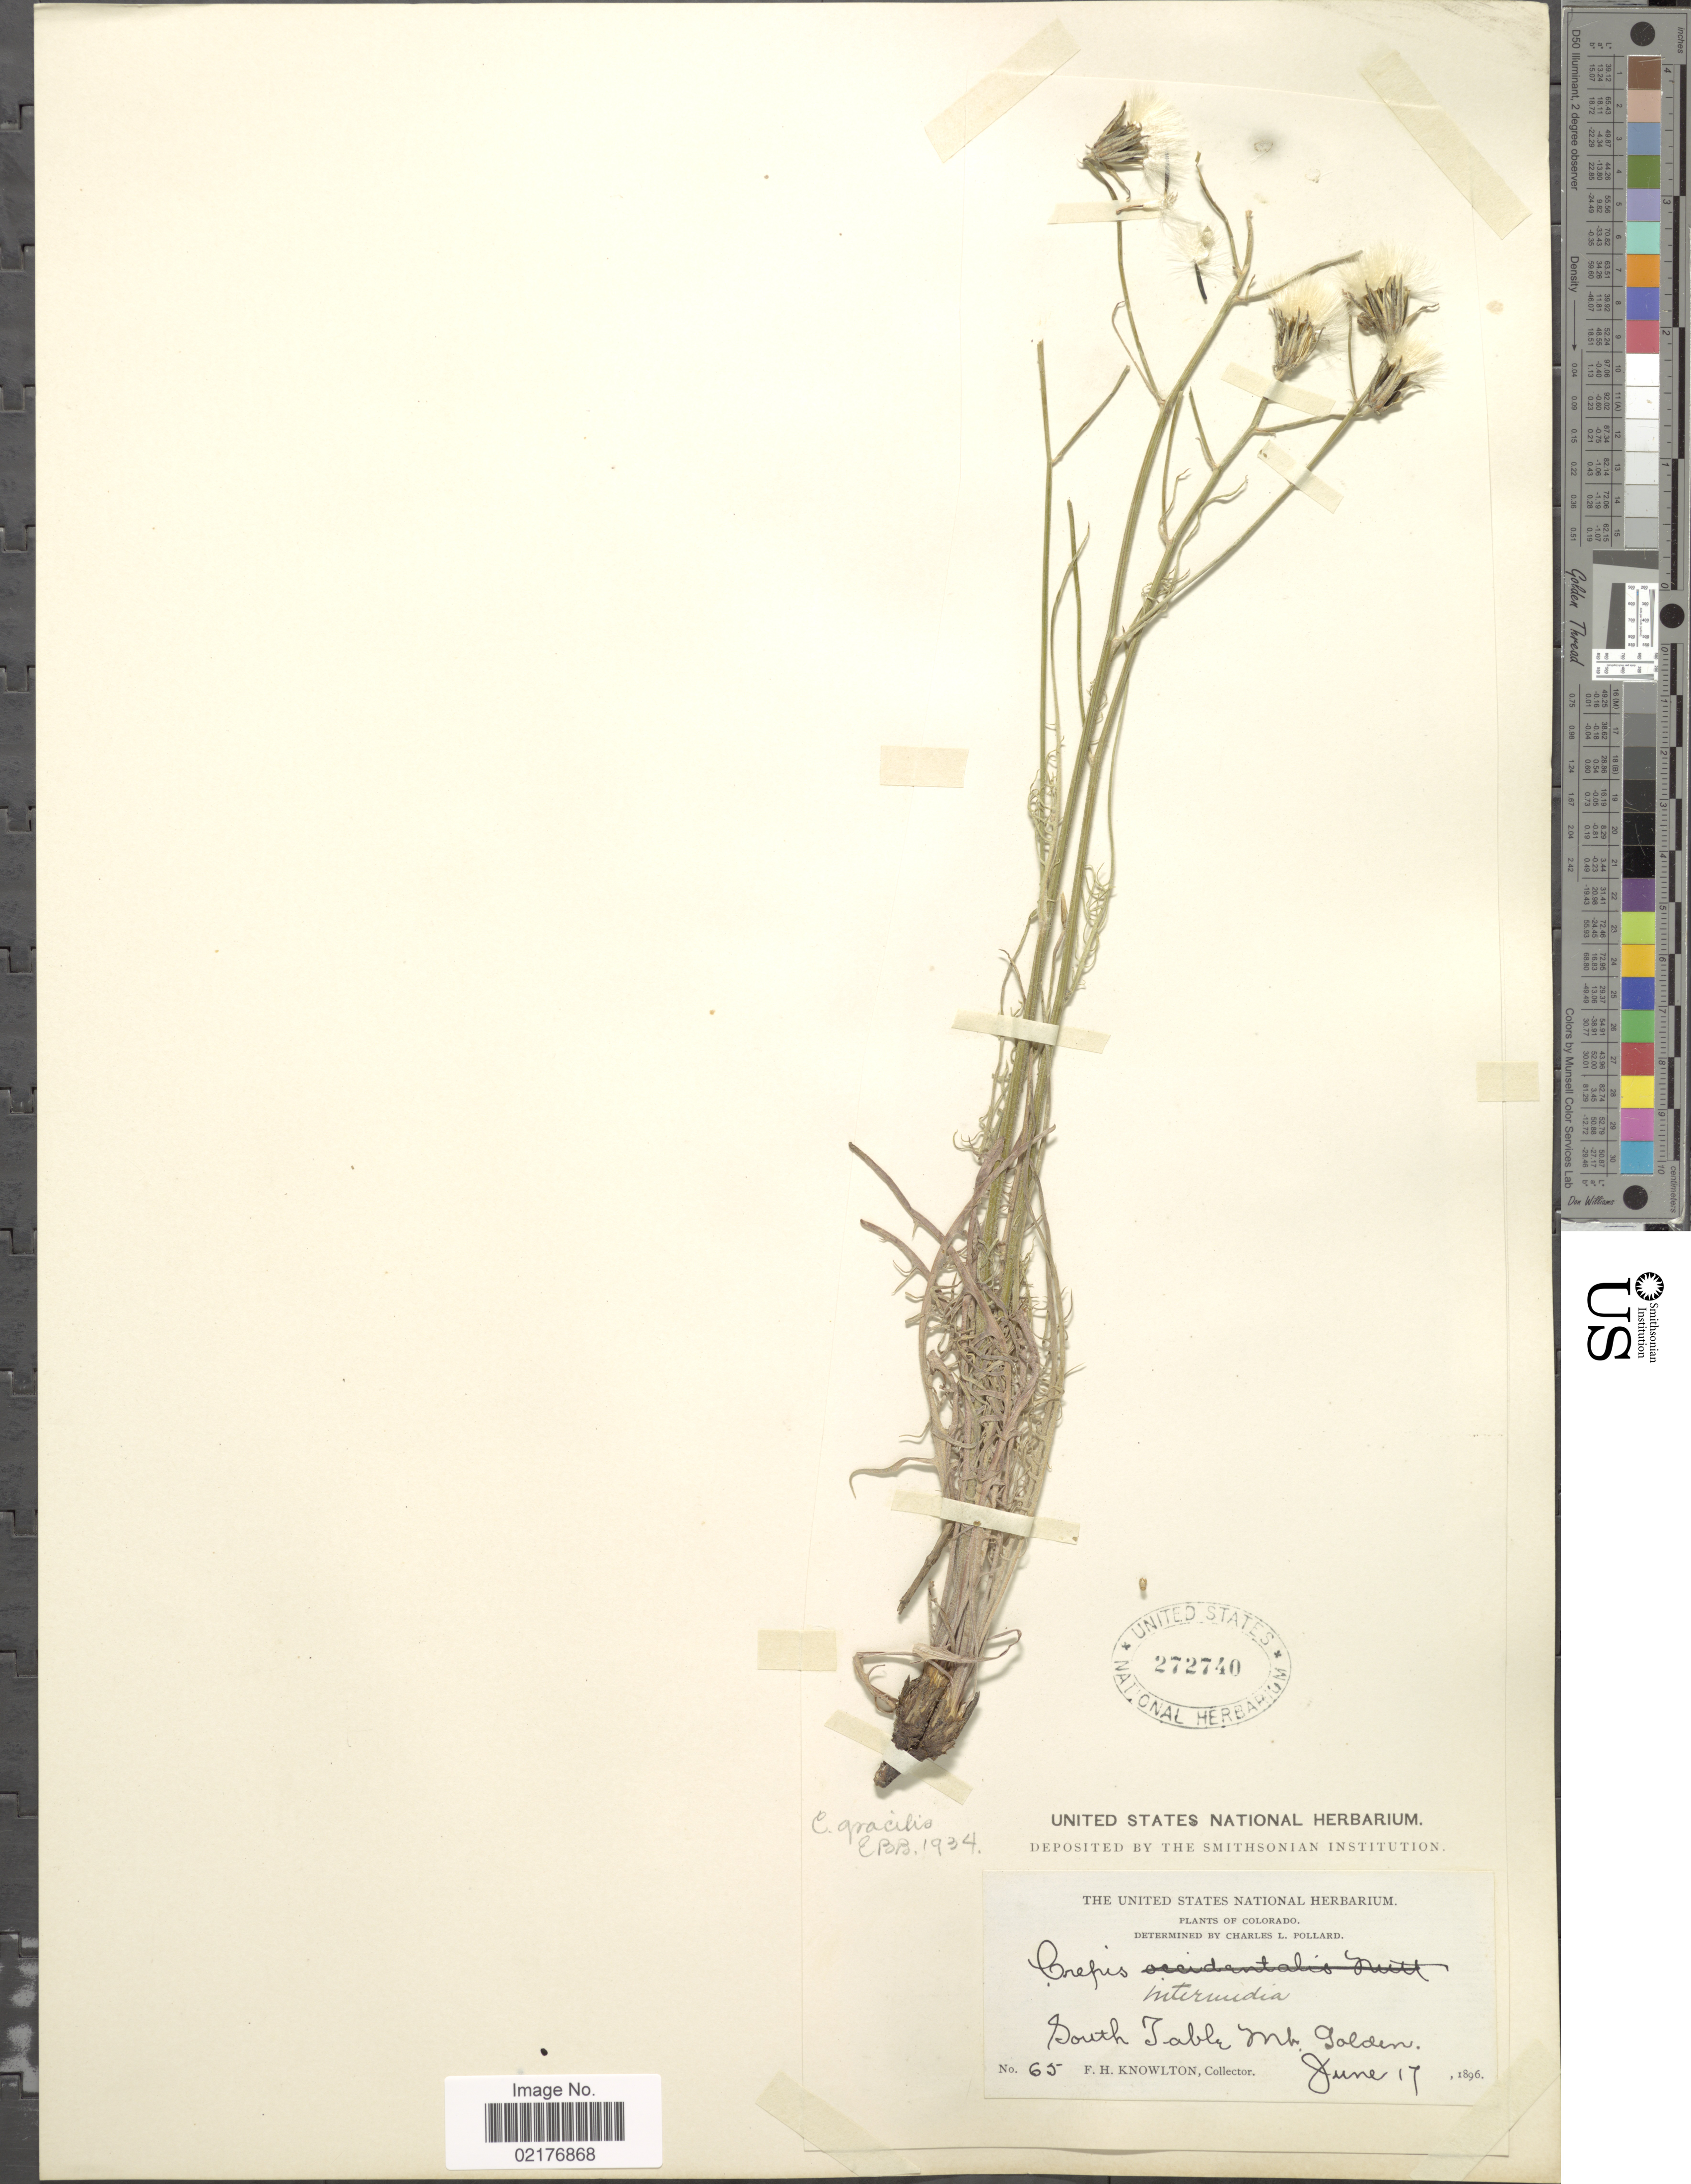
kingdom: Plantae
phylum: Tracheophyta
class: Magnoliopsida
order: Asterales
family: Asteraceae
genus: Crepis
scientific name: Crepis atribarba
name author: A. Heller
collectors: F. H. Knowlton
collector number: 65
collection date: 1896-06-17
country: United States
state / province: Colorado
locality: South Table Mt. Golden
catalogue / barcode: US 272740